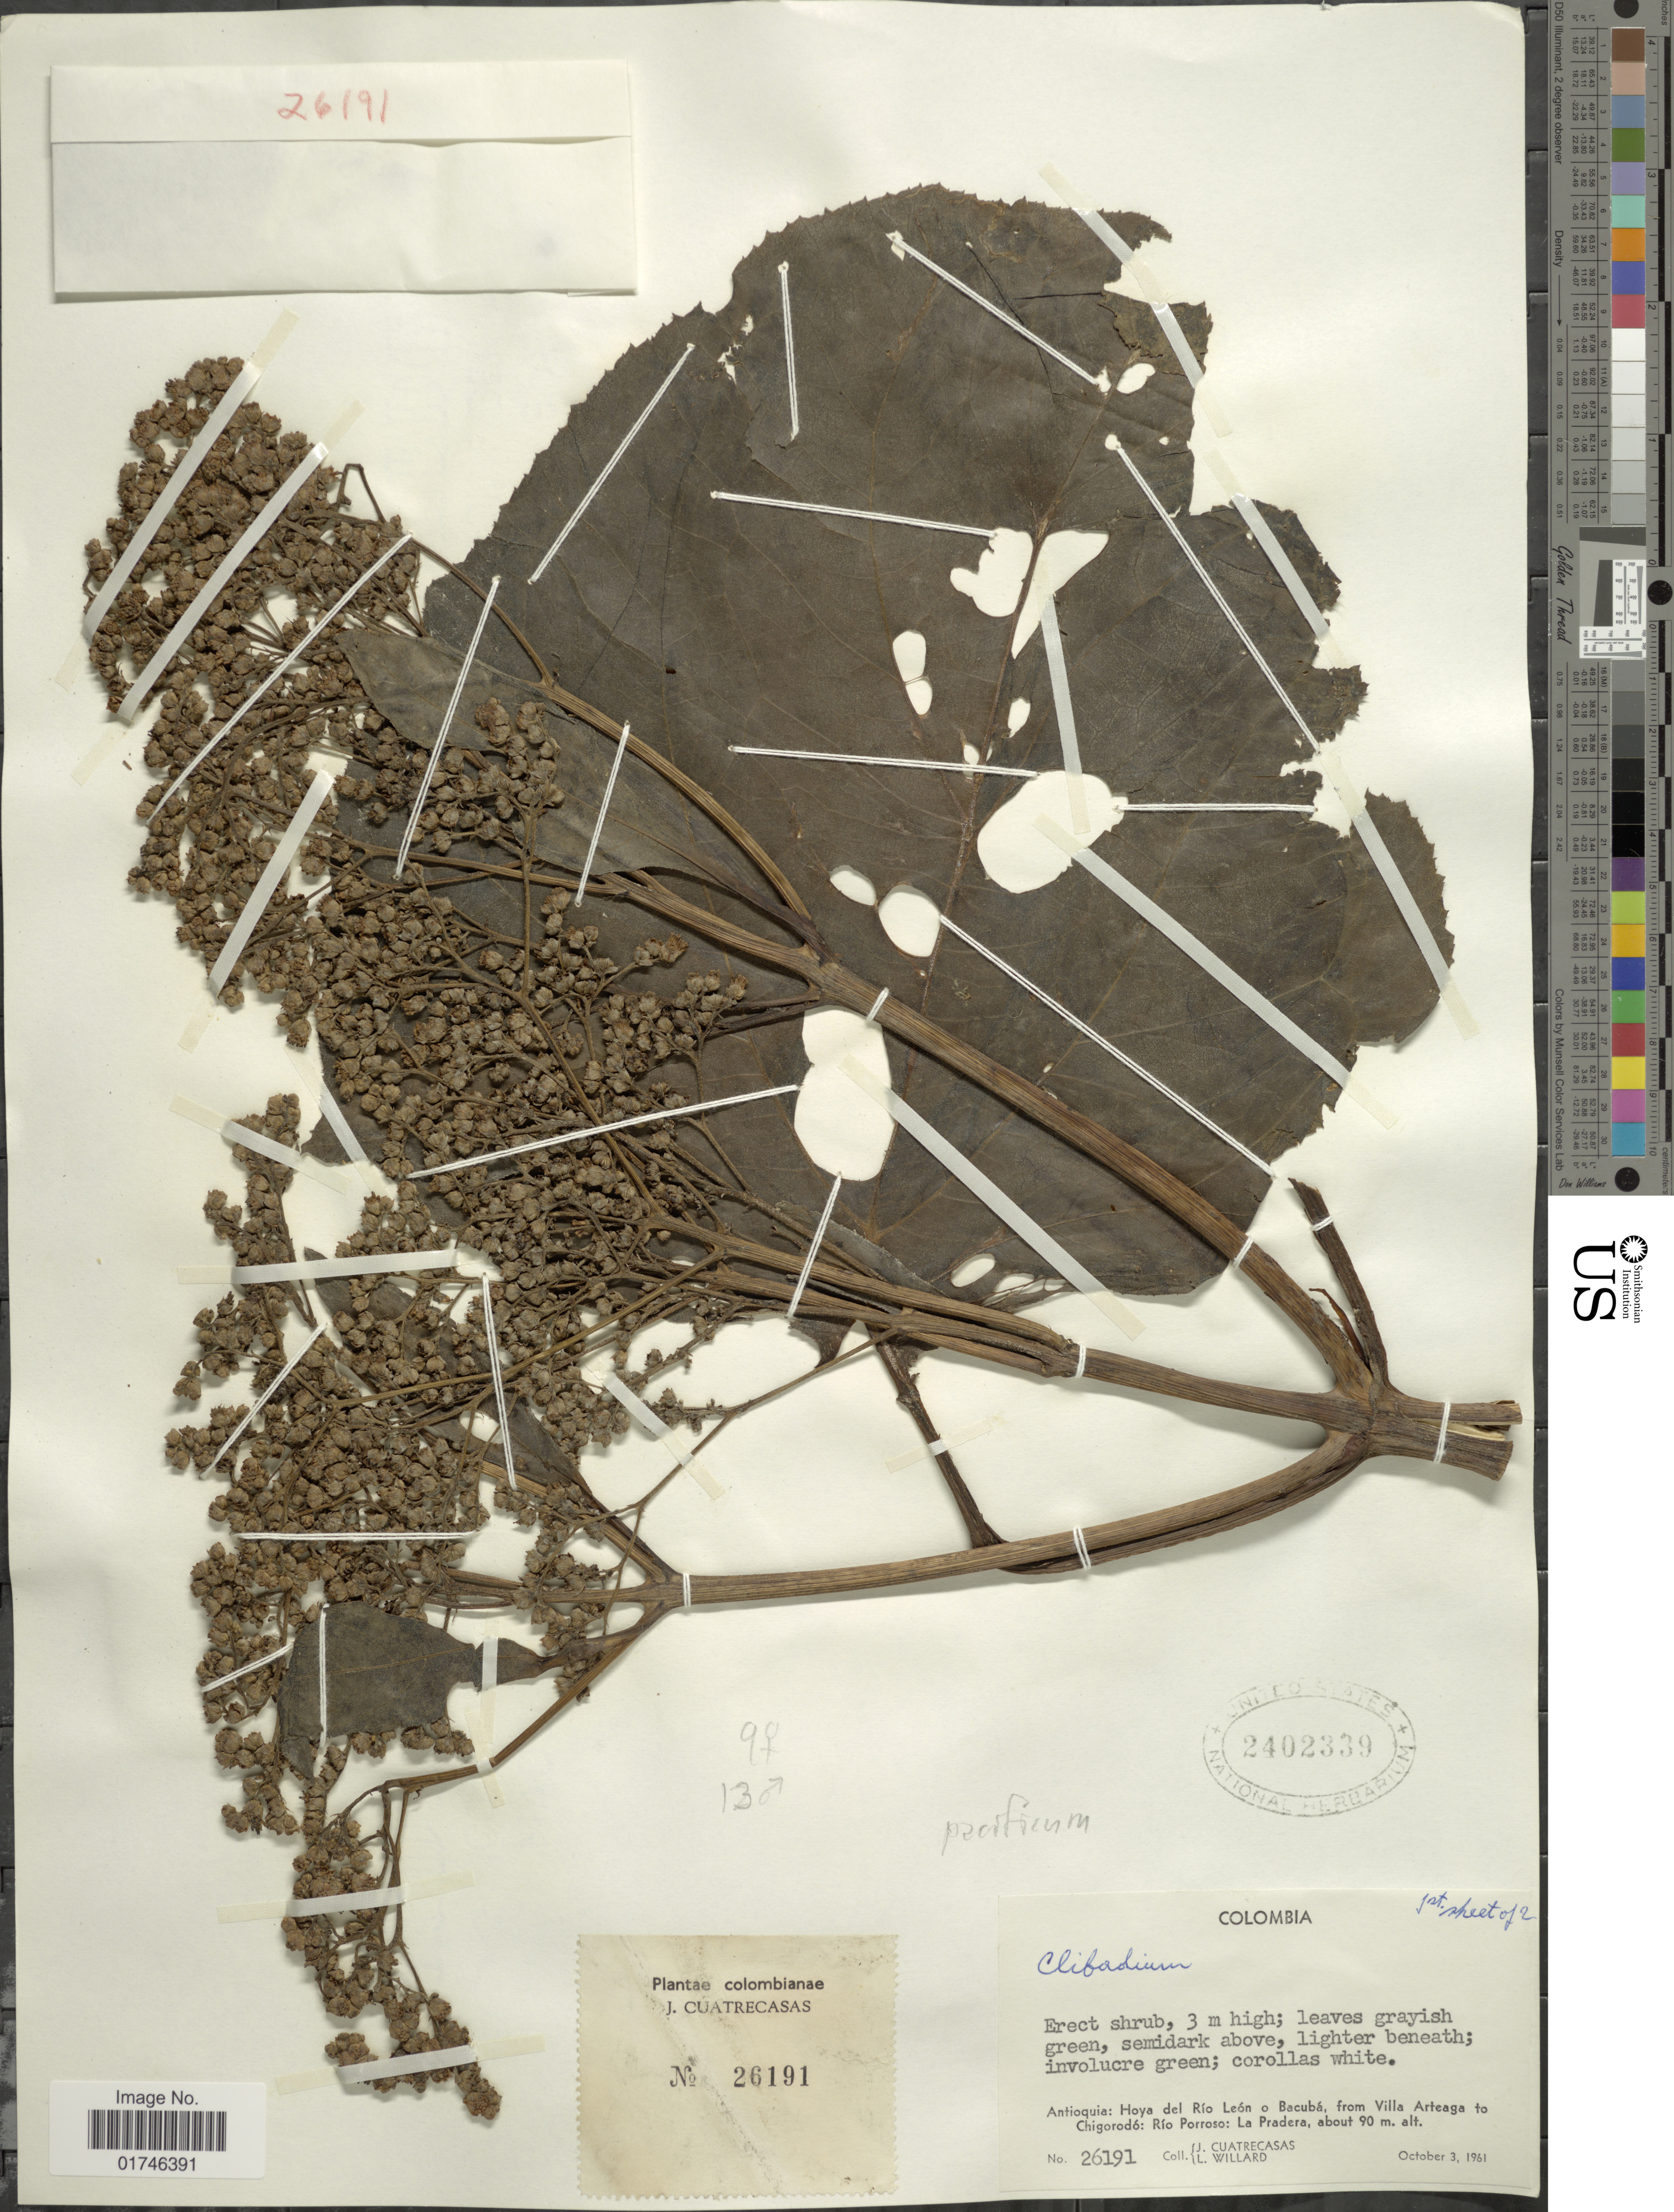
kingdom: Plantae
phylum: Tracheophyta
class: Magnoliopsida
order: Asterales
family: Asteraceae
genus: Clibadium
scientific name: Clibadium cordatum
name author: Cuatrec.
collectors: J. Cuatrecasas & L. Willard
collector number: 26191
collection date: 1961-10-03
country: Colombia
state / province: Antioquia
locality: Hoya del Rio Leon o Bacuba, from Villa Arteaga to Chigorodo: Rio Porroso: La Pradera.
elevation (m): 90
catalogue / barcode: US 2402339